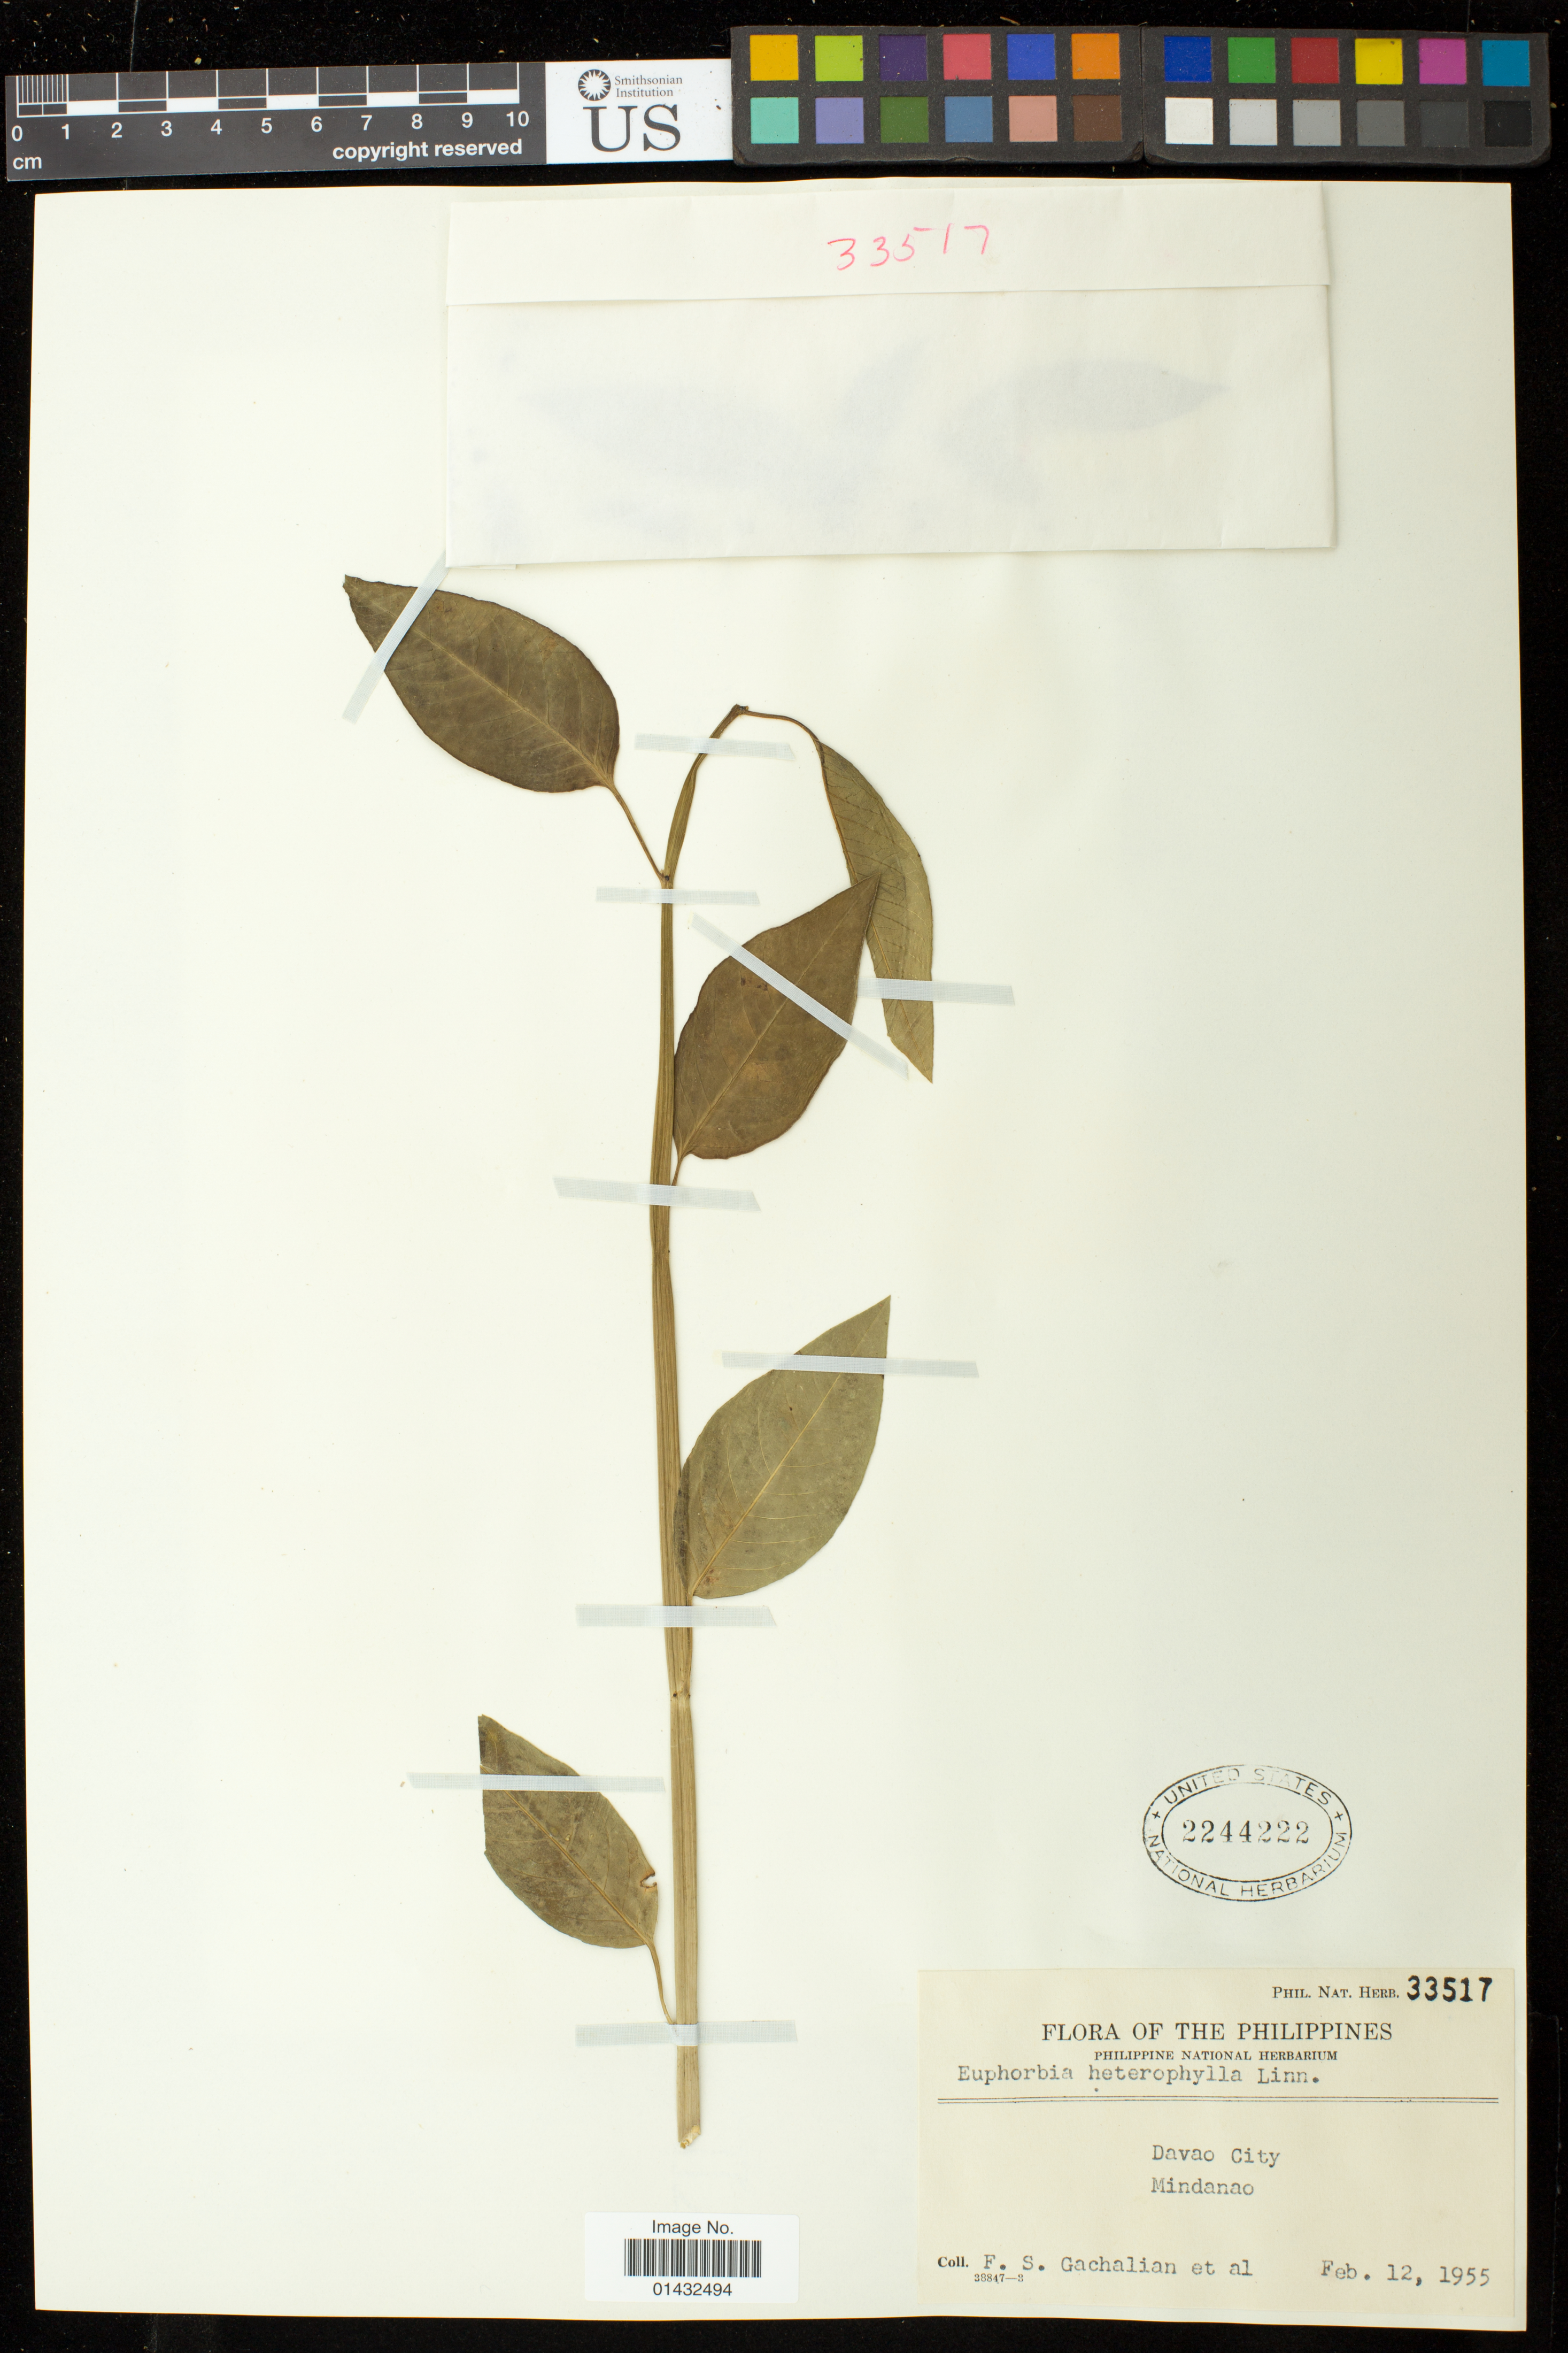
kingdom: Plantae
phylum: Tracheophyta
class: Magnoliopsida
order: Malpighiales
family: Euphorbiaceae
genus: Euphorbia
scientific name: Euphorbia heterophylla var. cyathophora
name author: (Murr.) Griseb.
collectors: F. Gachalian & et al.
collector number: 33517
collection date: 1955-02-12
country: Philippines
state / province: Davao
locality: Davao City; Mindanao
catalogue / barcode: US 2244222